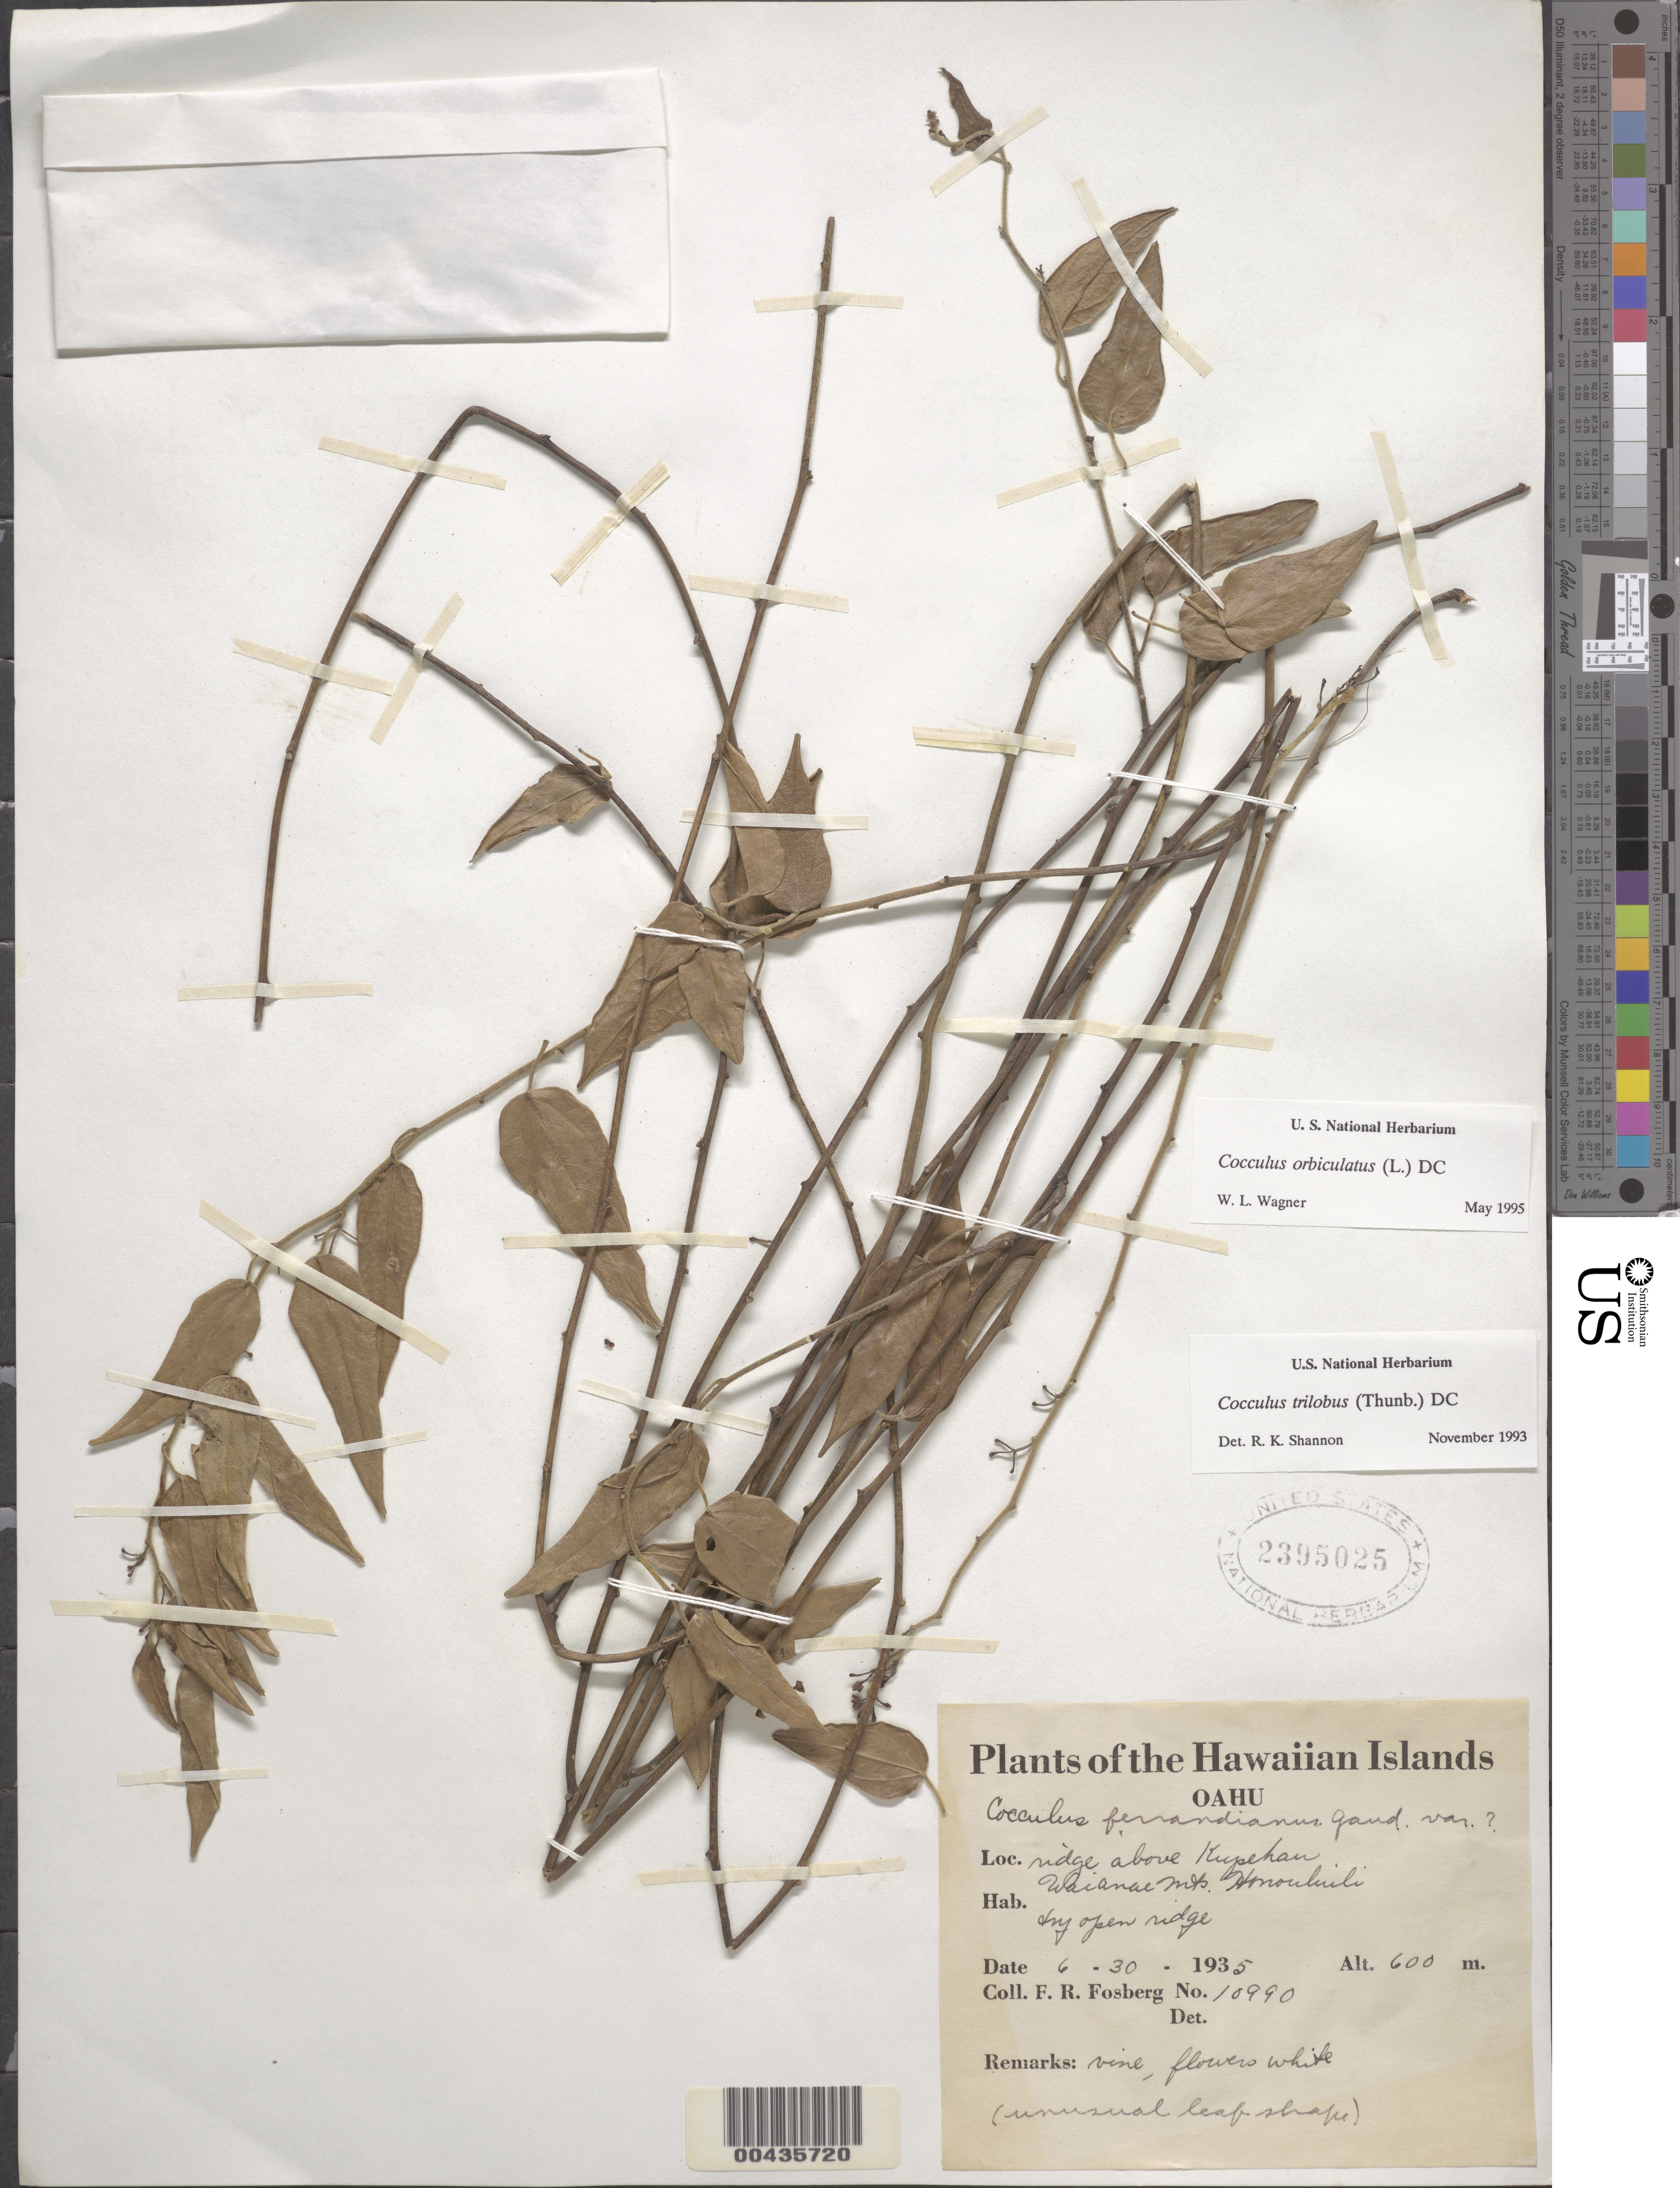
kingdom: Plantae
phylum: Tracheophyta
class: Magnoliopsida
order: Ranunculales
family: Menispermaceae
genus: Cocculus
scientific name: Cocculus orbiculatus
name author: (L.) DC.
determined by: Wagner, W. L., (BOT), Smithsonian Institution - National Museum of Natural History (UNITED STATES)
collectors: F. R. Fosberg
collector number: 10990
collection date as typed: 30 Jun 1935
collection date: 1935-06-30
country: United States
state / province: Hawaii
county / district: Honolulu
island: Oahu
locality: Ridge above Kupehau, Waianae Mts. Honouluili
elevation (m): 600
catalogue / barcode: US 2395025